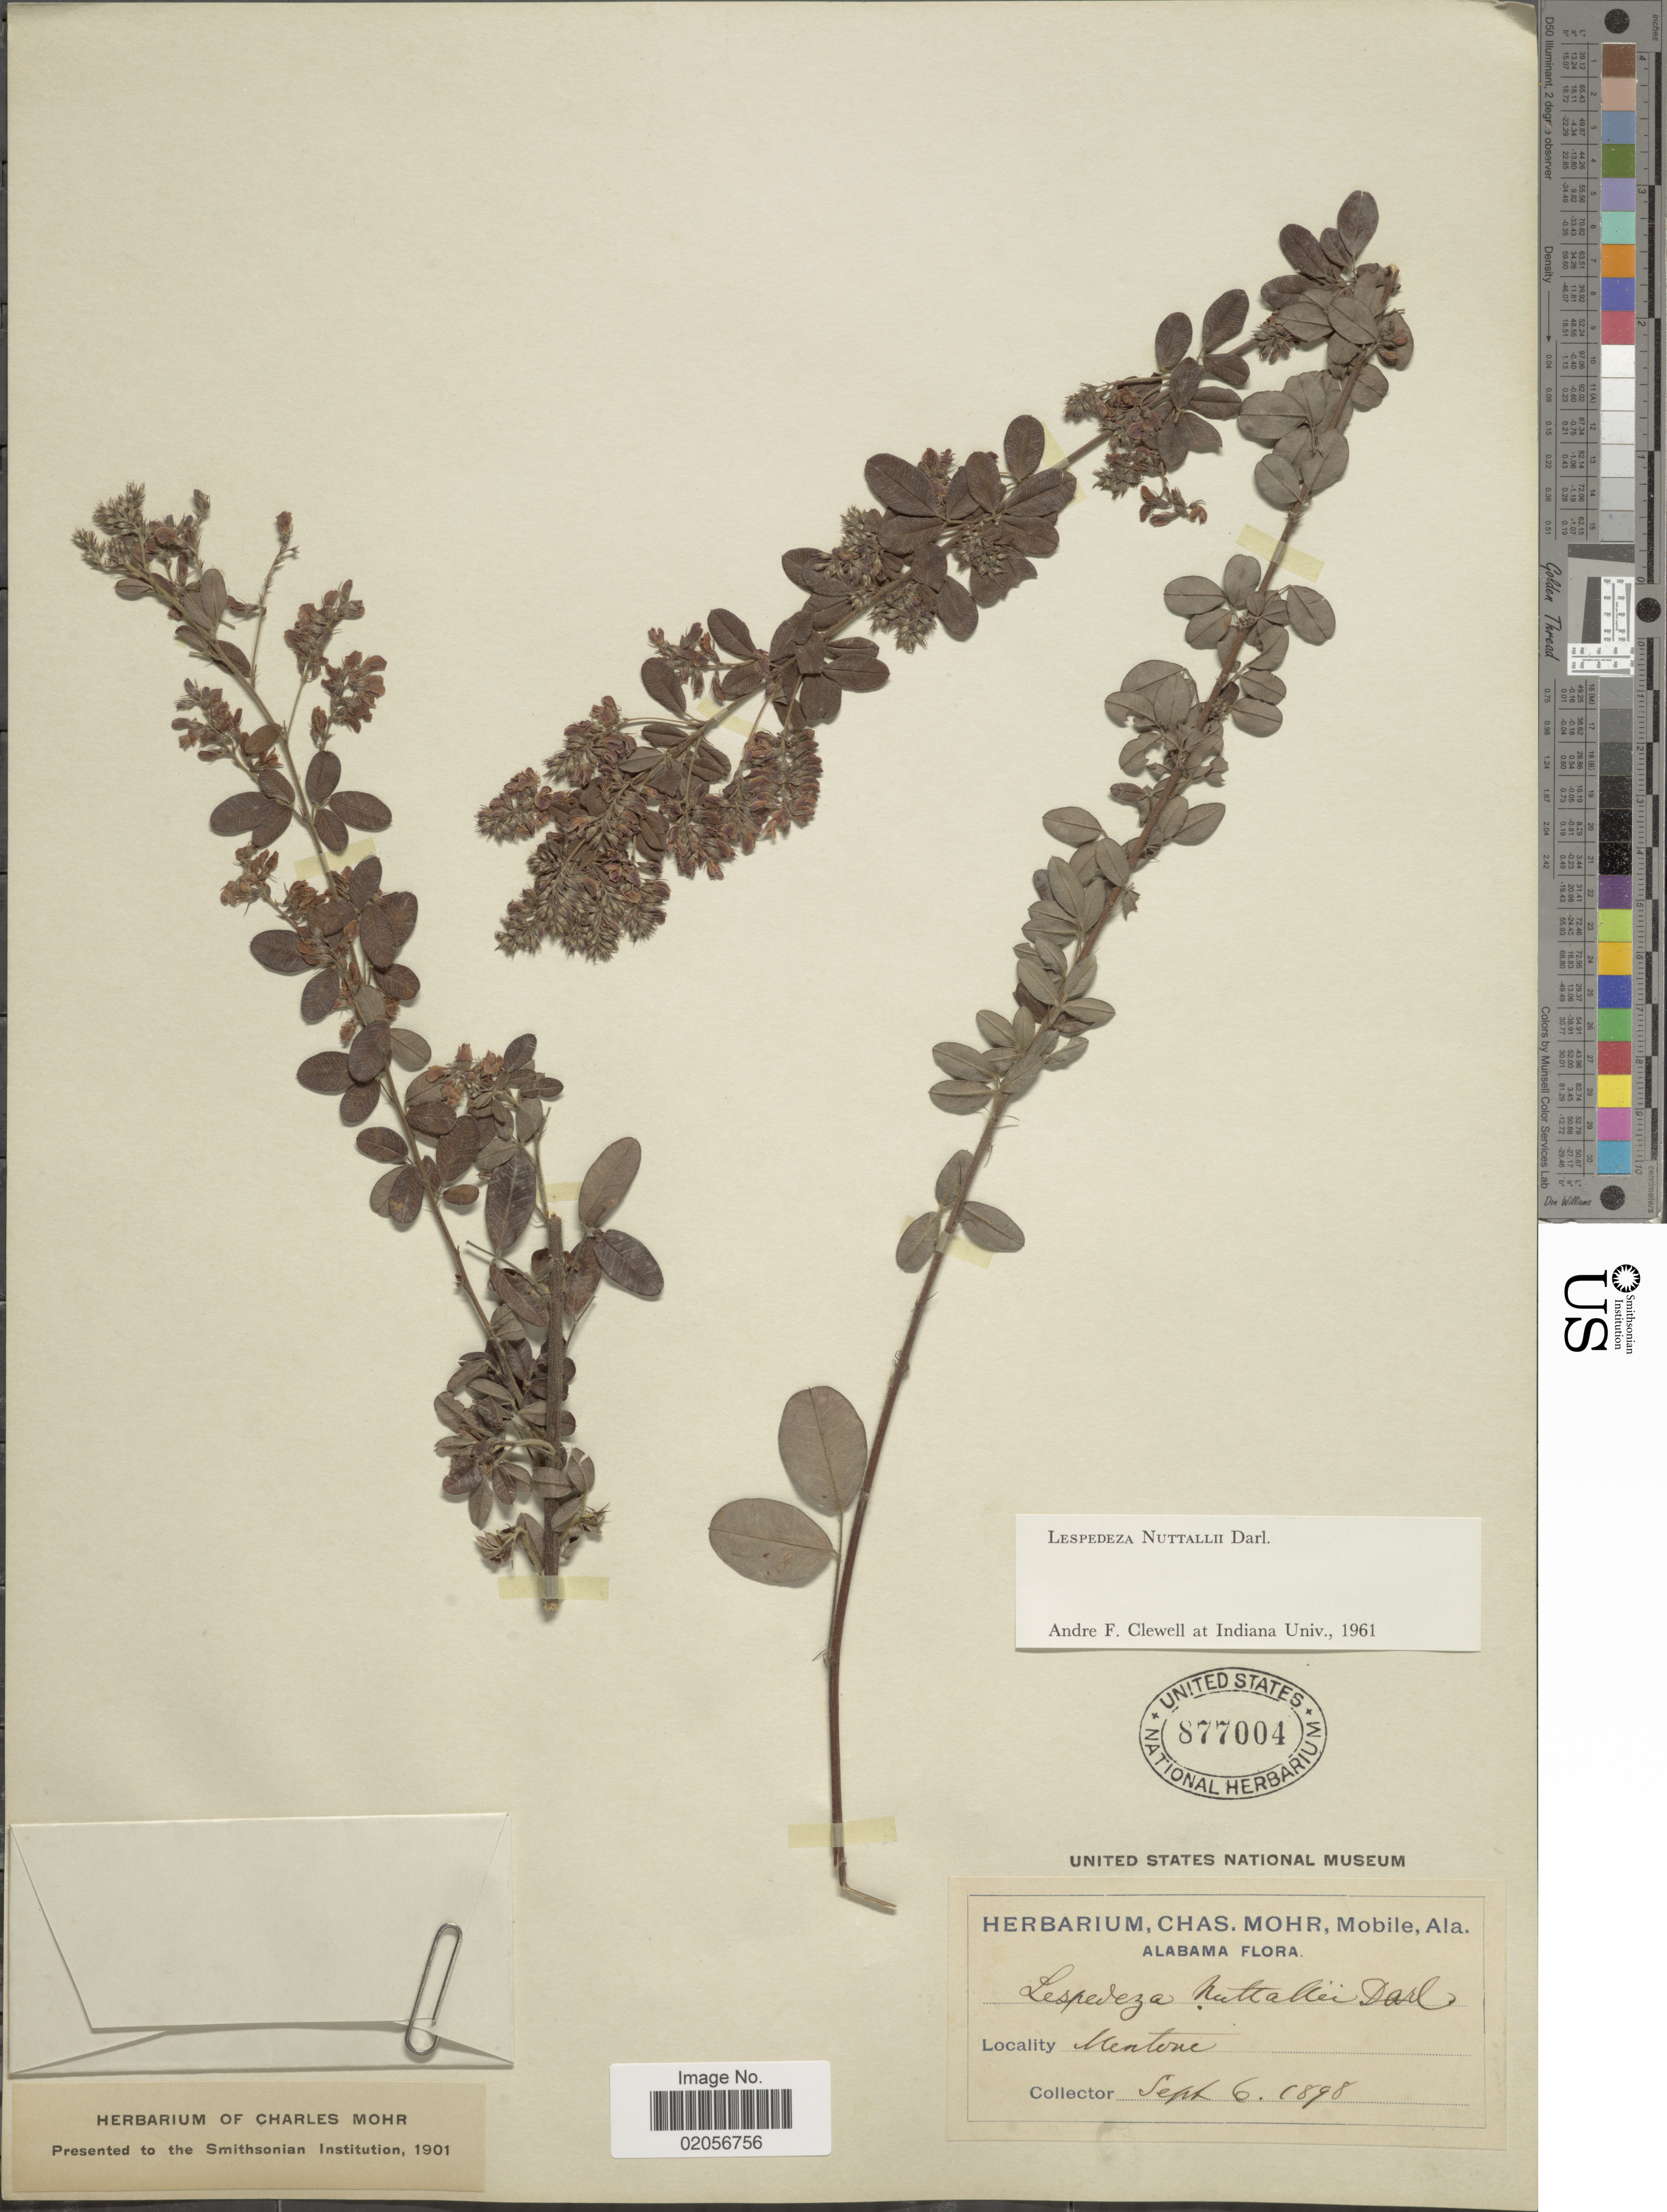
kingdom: Plantae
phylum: Tracheophyta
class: Magnoliopsida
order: Fabales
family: Fabaceae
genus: Lespedeza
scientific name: Lespedeza nuttallii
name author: Darl.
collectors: ex herb. Charles Mohr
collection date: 1898-09-06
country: United States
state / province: Alabama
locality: Mentone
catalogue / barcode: US 877004